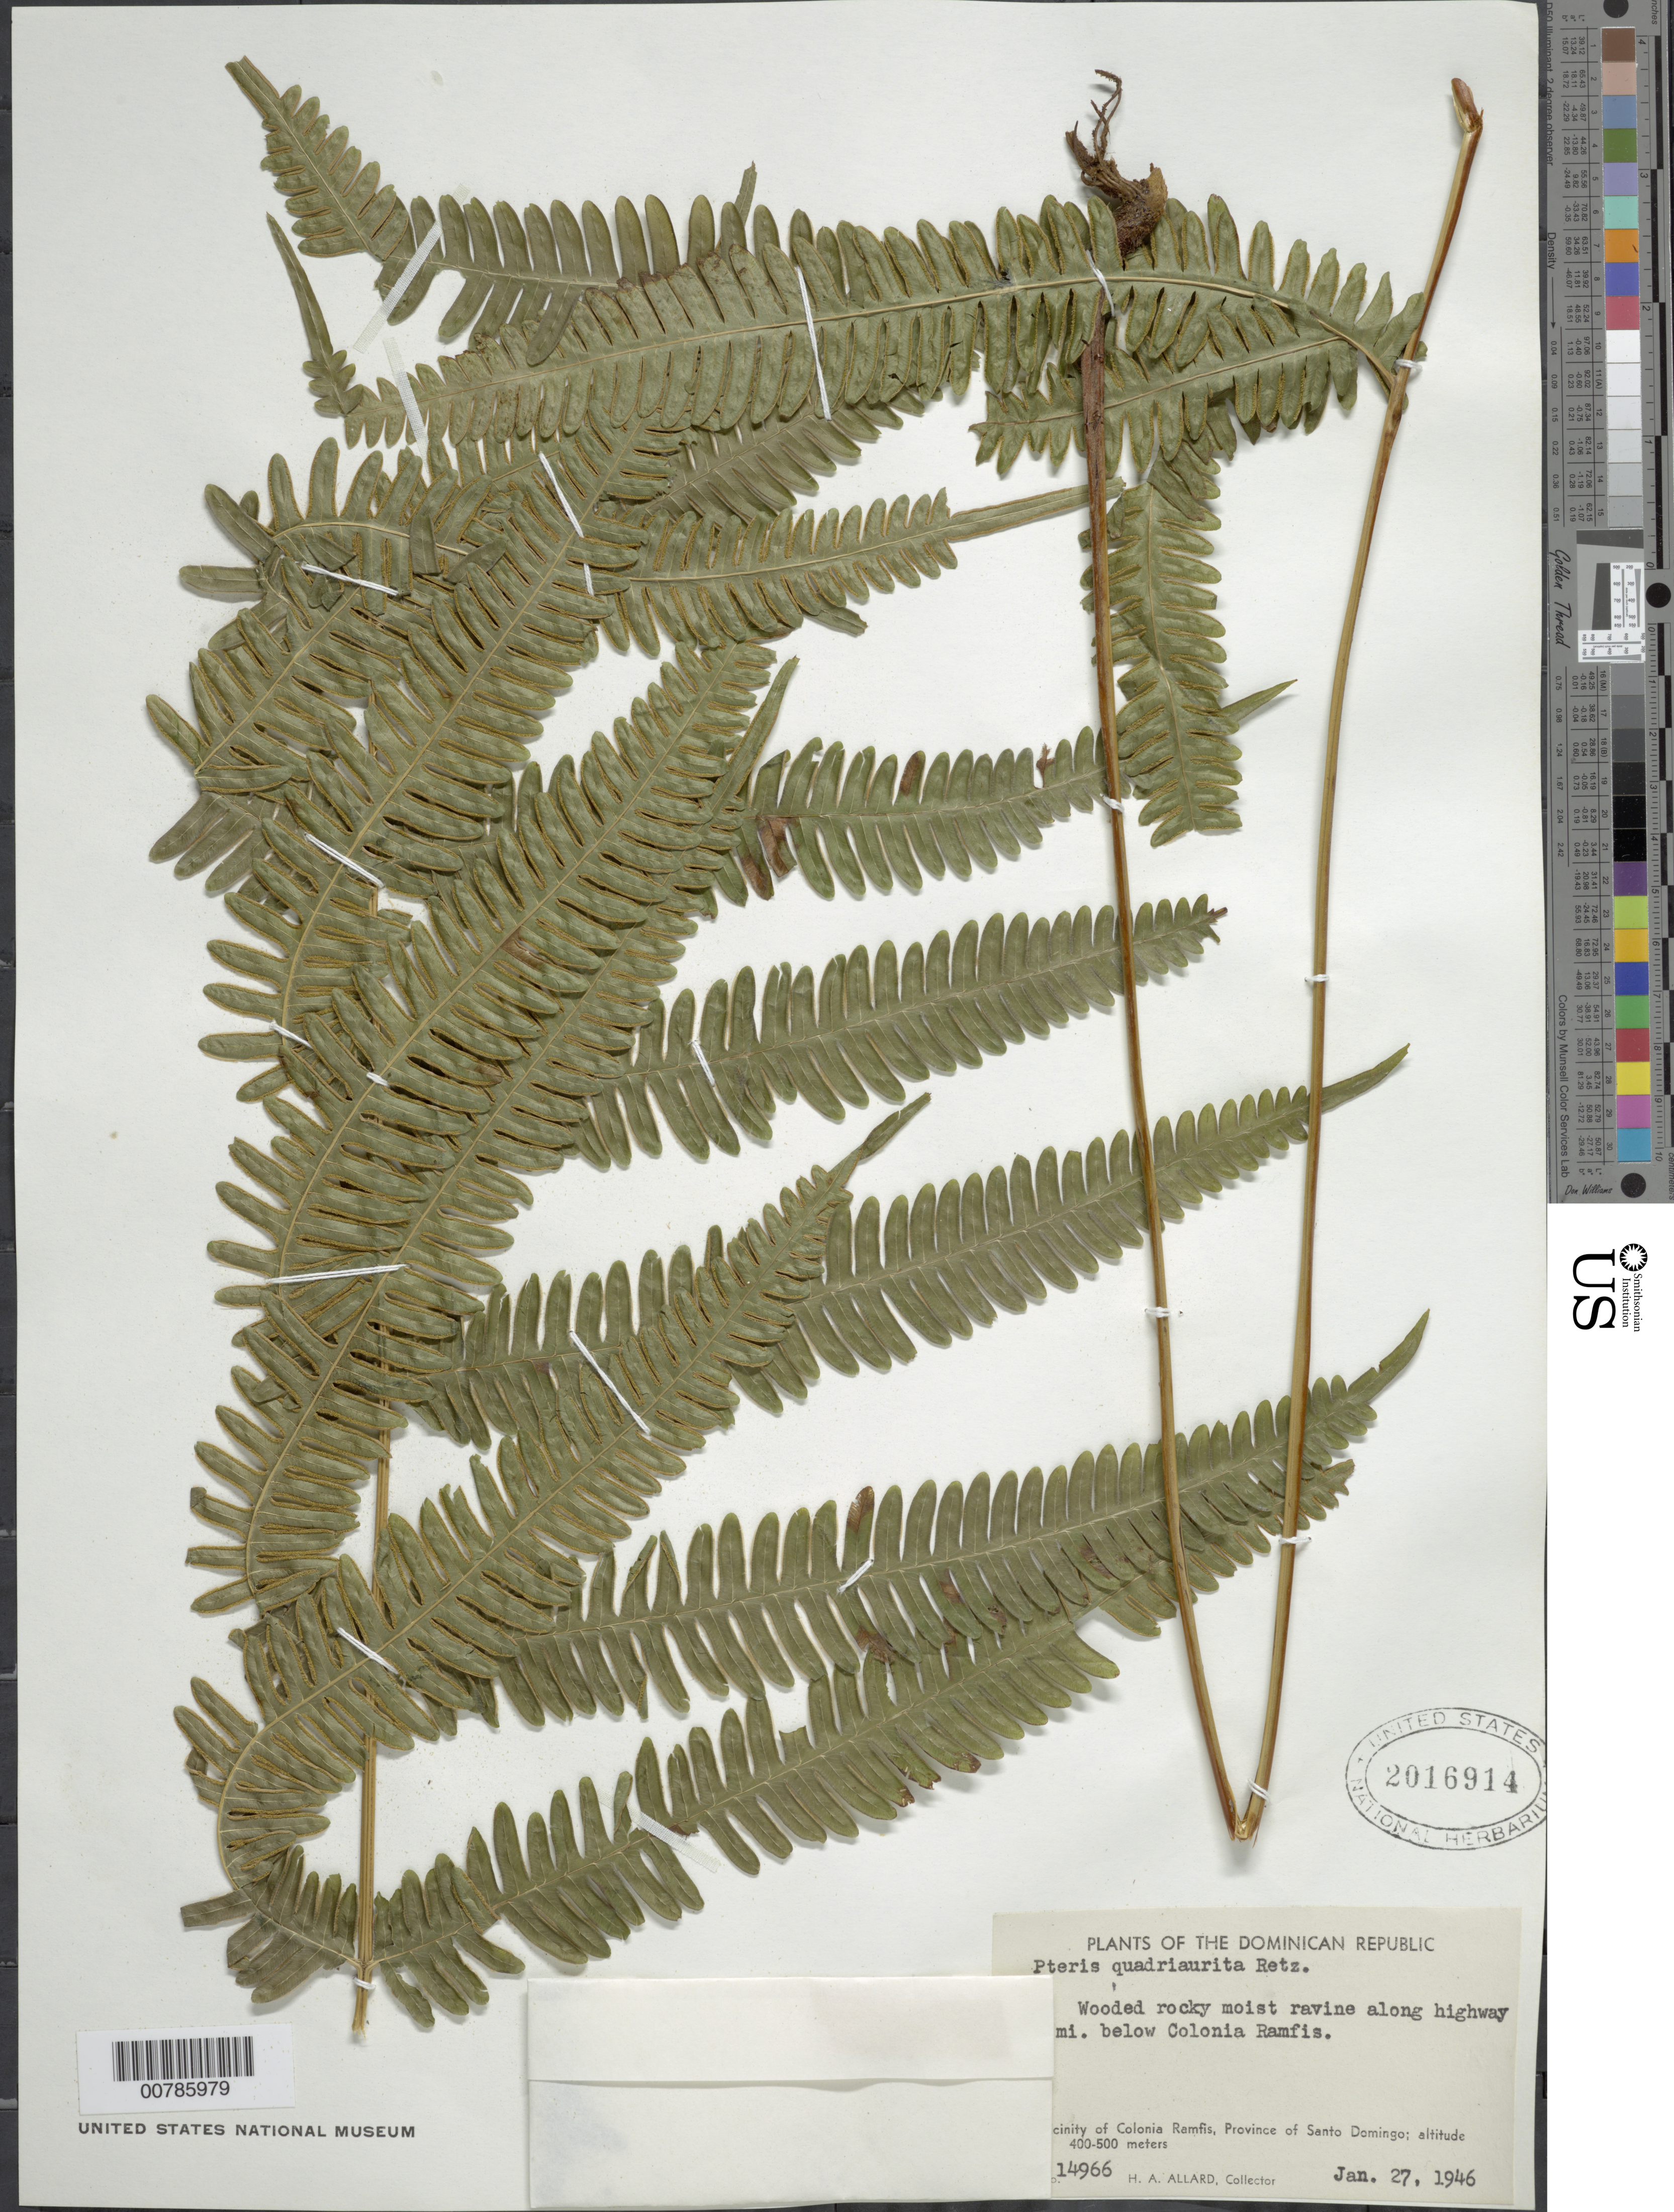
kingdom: Plantae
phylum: Tracheophyta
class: Polypodiopsida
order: Polypodiales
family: Pteridaceae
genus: Pteris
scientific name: Pteris quadriaurita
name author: Retz.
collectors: H. A. Allard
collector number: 14966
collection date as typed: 27 Jan 1946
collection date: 1946-01-27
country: Dominican Republic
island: Hispaniola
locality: Prov. Santo Domingo, Colonia Ramfis, 3 miles below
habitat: Wooded rocky moist ravine, along highway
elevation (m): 400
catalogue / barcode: US 2016914